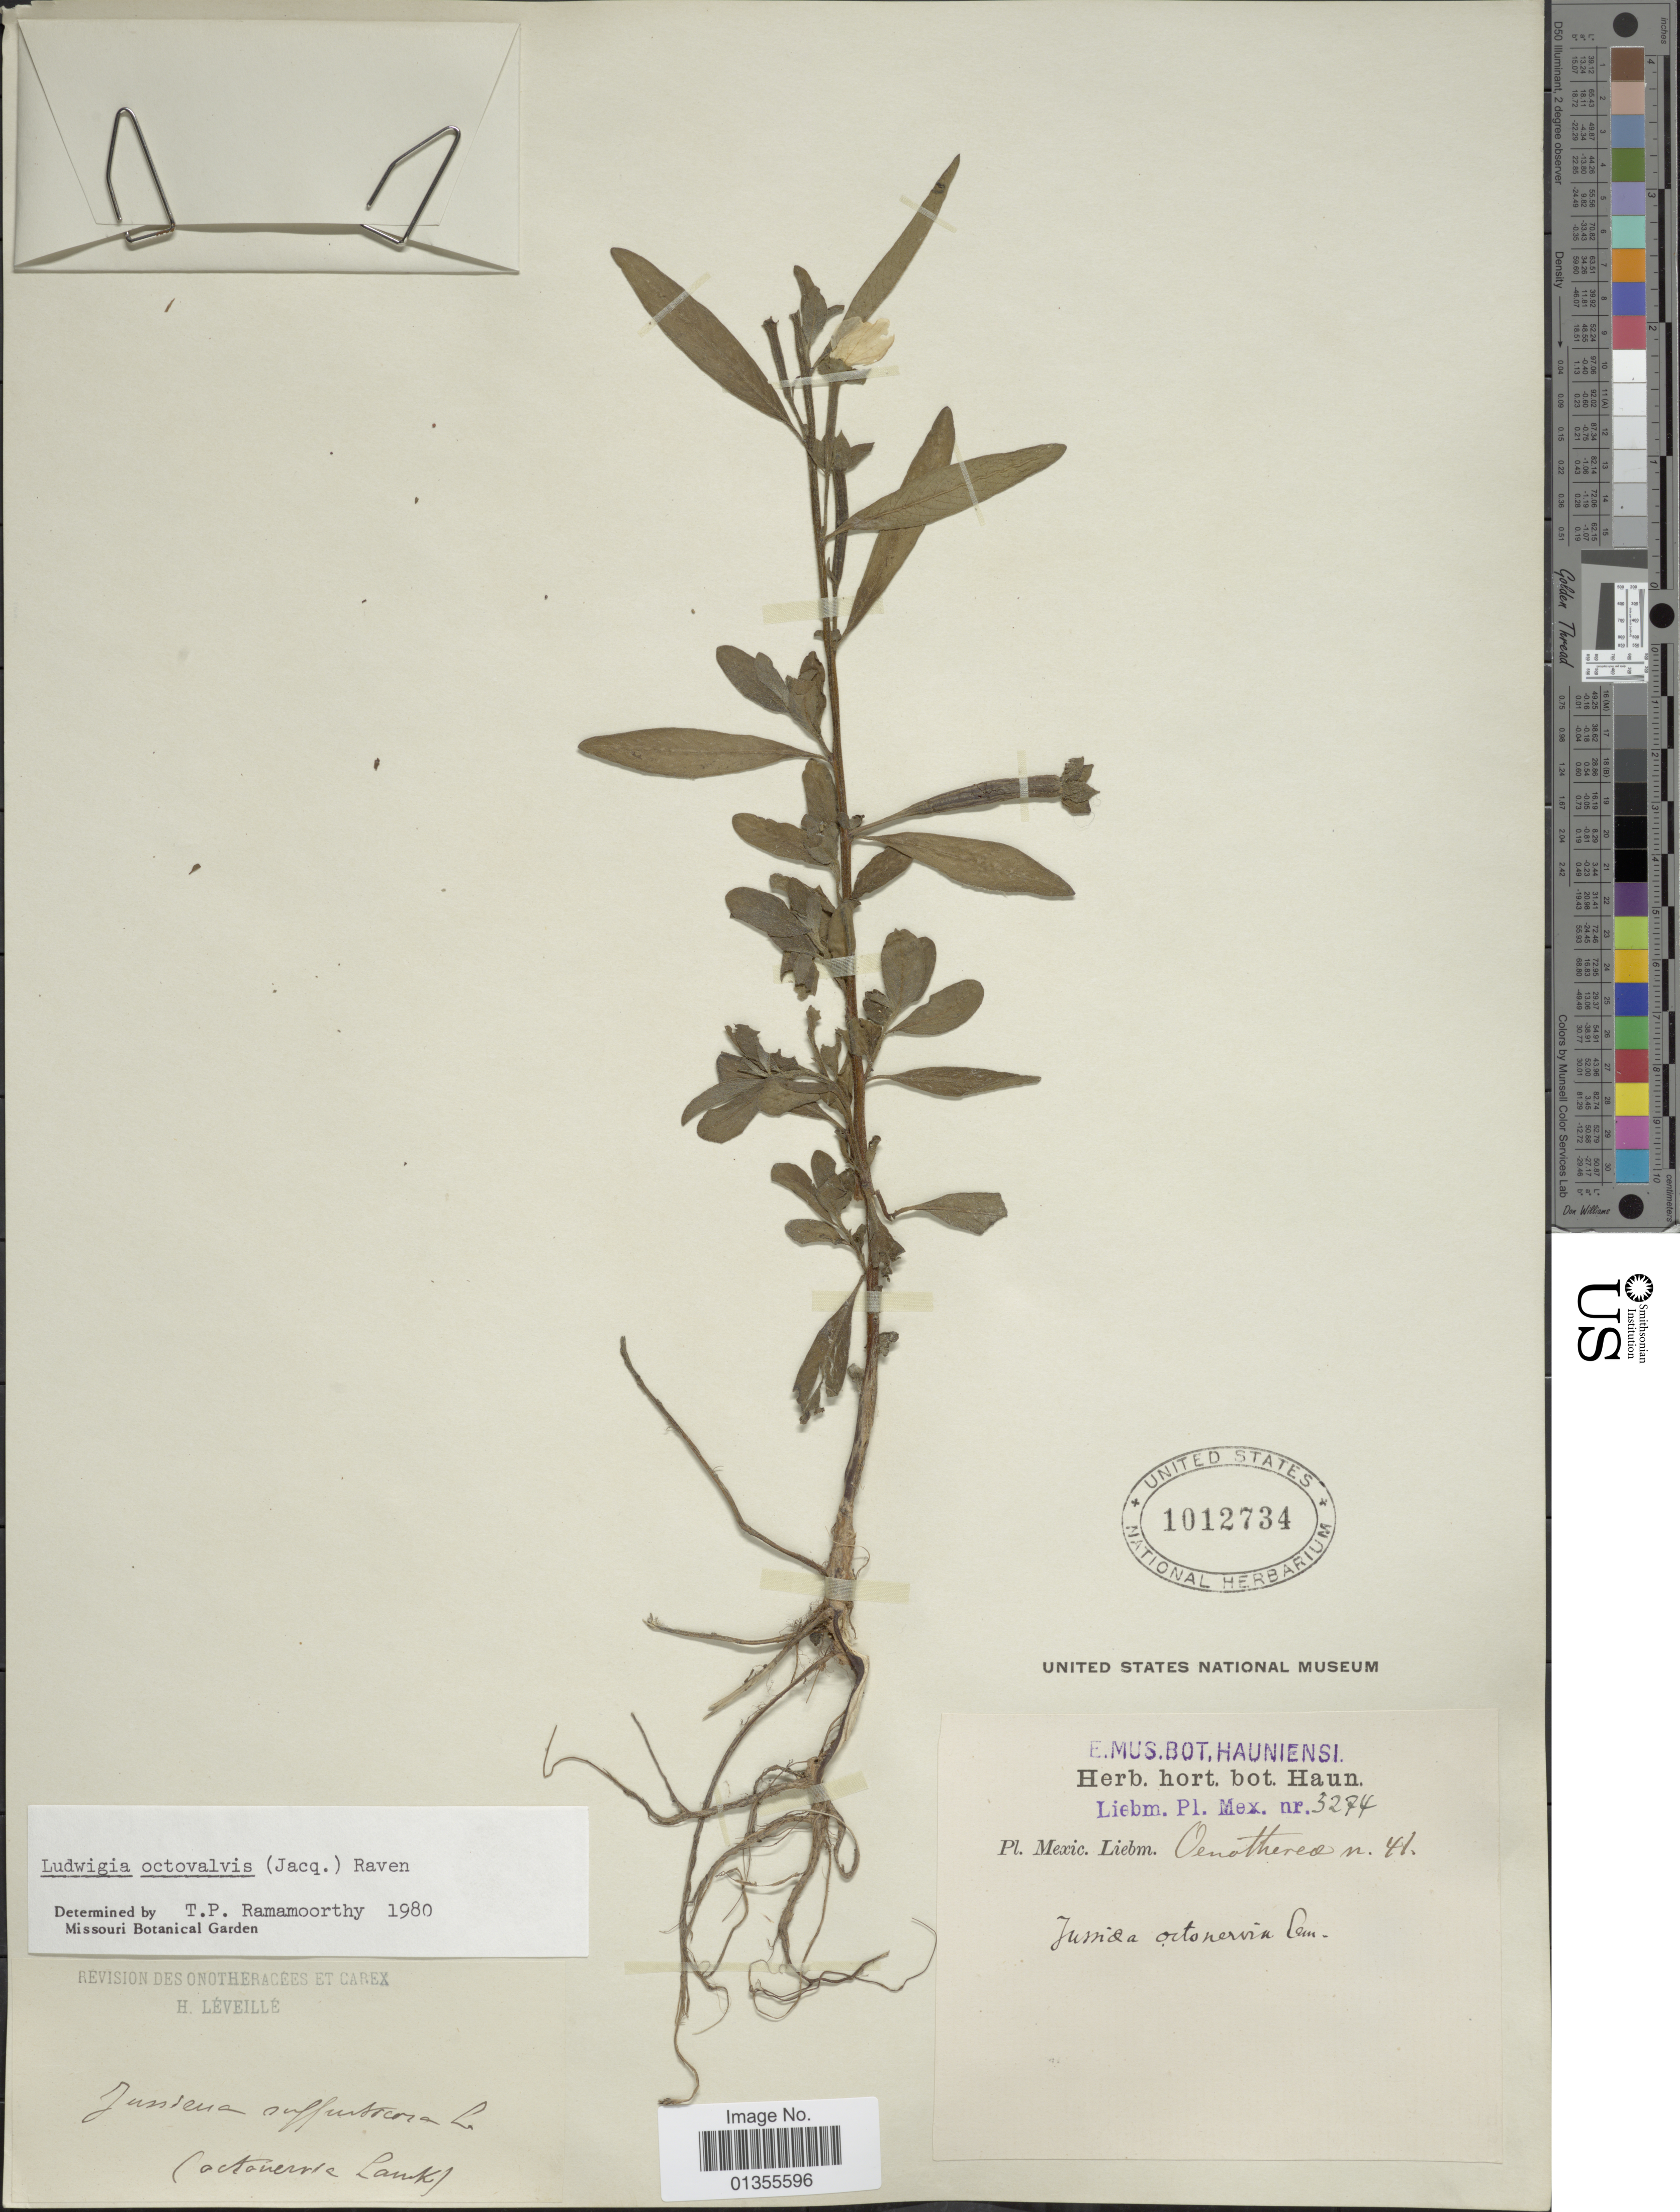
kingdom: Plantae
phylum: Tracheophyta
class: Magnoliopsida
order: Myrtales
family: Onagraceae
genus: Ludwigia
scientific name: Ludwigia octovalvis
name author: (Jacq.) P.H. Raven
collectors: Liebman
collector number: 3274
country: Mexico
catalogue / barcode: US 1012734